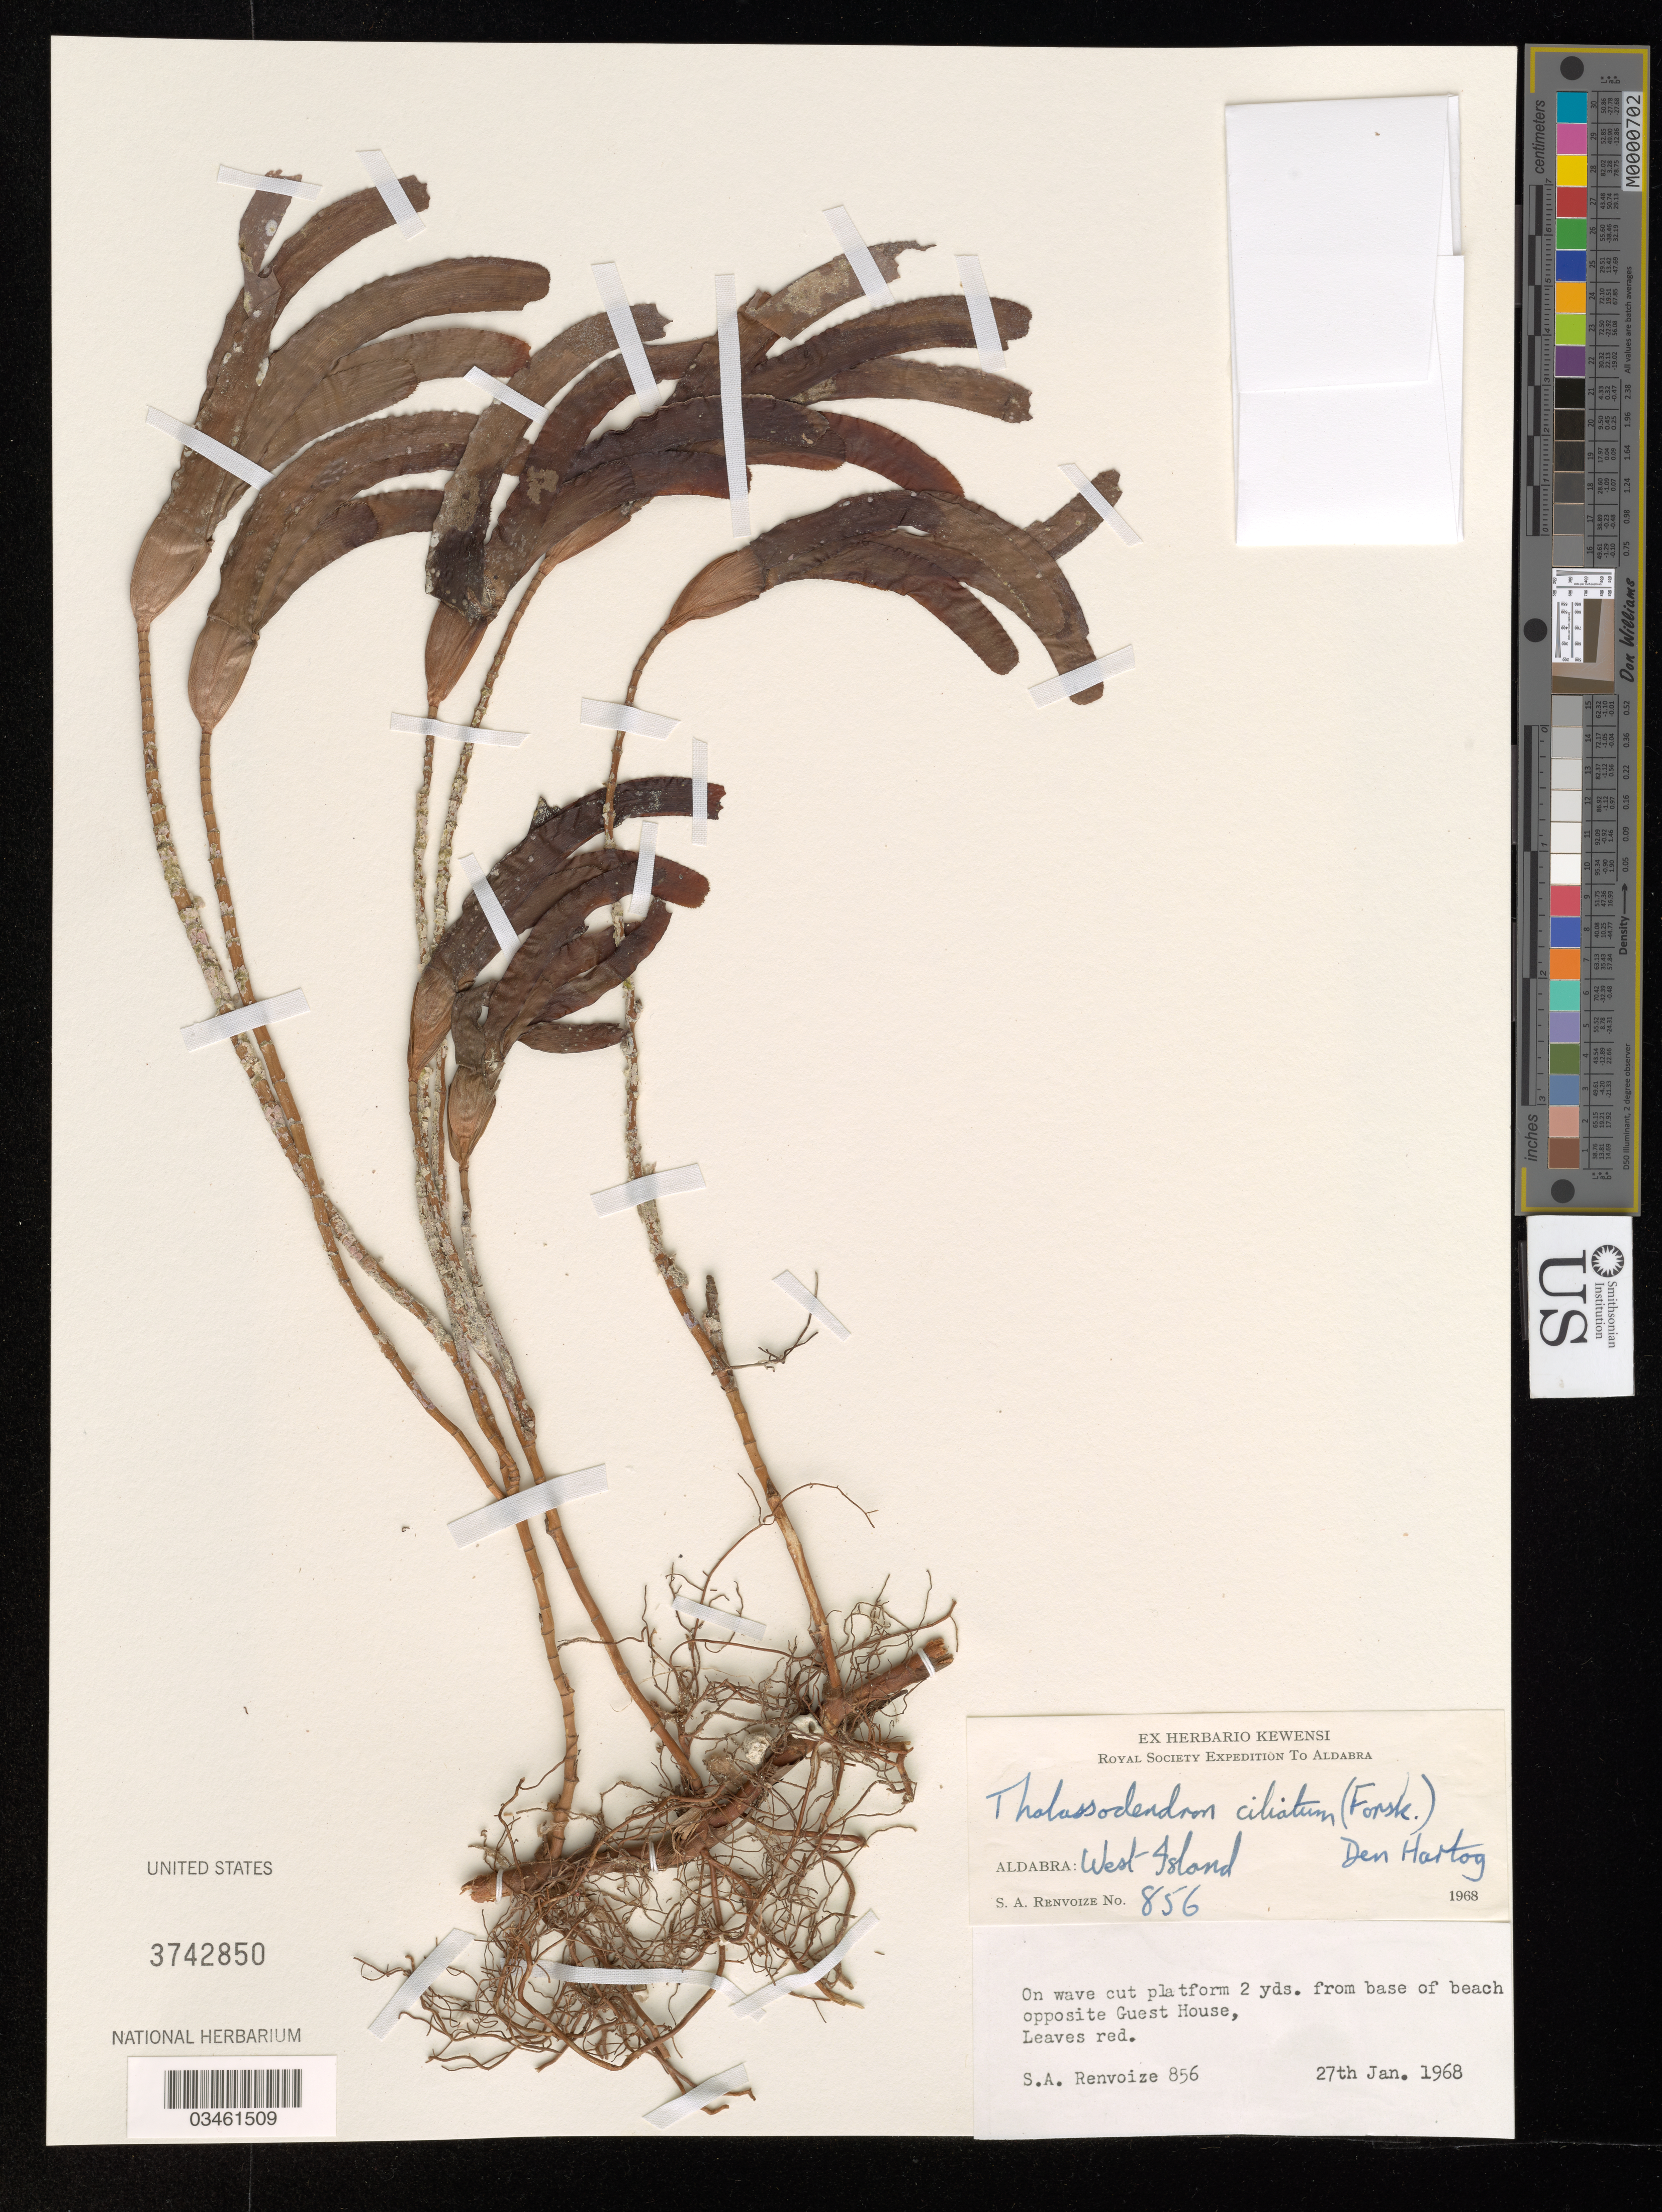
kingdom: Plantae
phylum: Tracheophyta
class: Liliopsida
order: Alismatales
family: Cymodoceaceae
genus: Thalassodendron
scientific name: Thalassodendron ciliatum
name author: (Forssk.) Hartog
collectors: S. A. Renvoize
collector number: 856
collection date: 1968-01-27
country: Seychelles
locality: Aldabra: West Island. On wave cut platform 2 yds. from base of beach opposite Guest House.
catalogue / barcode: US 3742850